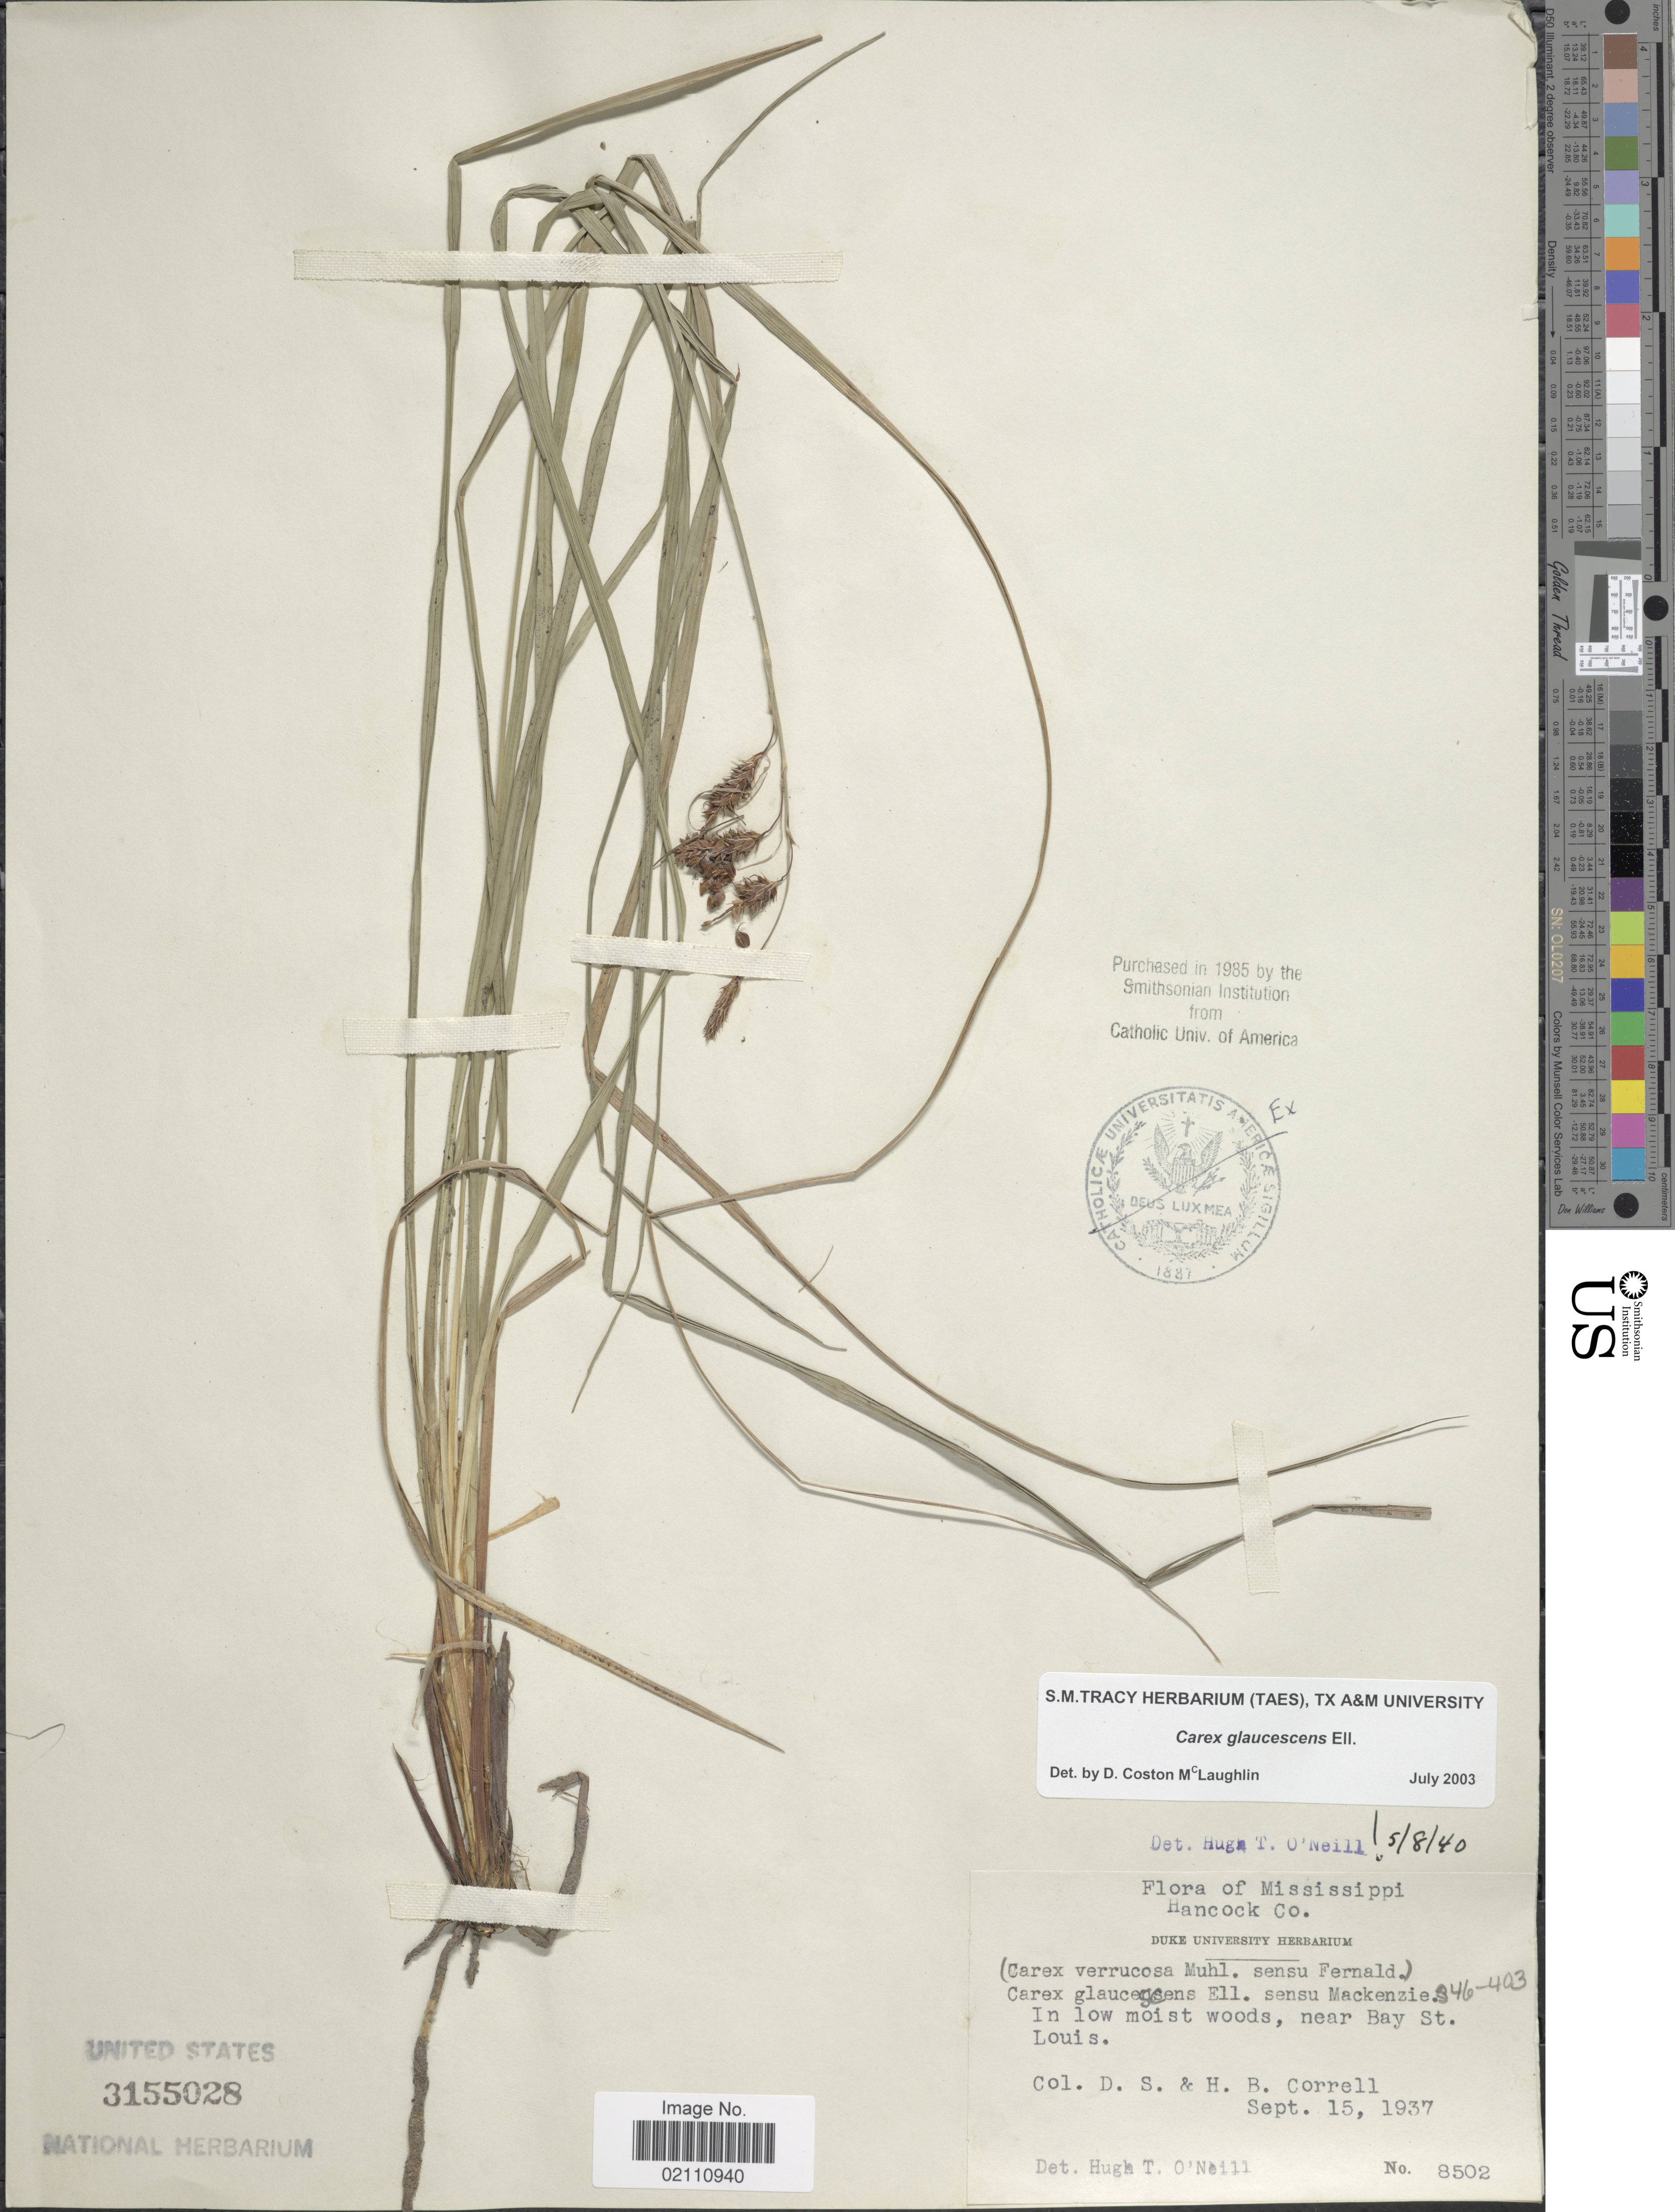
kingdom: Plantae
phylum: Tracheophyta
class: Liliopsida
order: Poales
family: Cyperaceae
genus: Carex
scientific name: Carex glaucescens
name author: Elliott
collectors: D. S. Correll & H. Correll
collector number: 8502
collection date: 1937-09-15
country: United States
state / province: Mississippi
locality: In low moist woods, near Bay St. Louis, Hancock Co.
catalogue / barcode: US 3155028